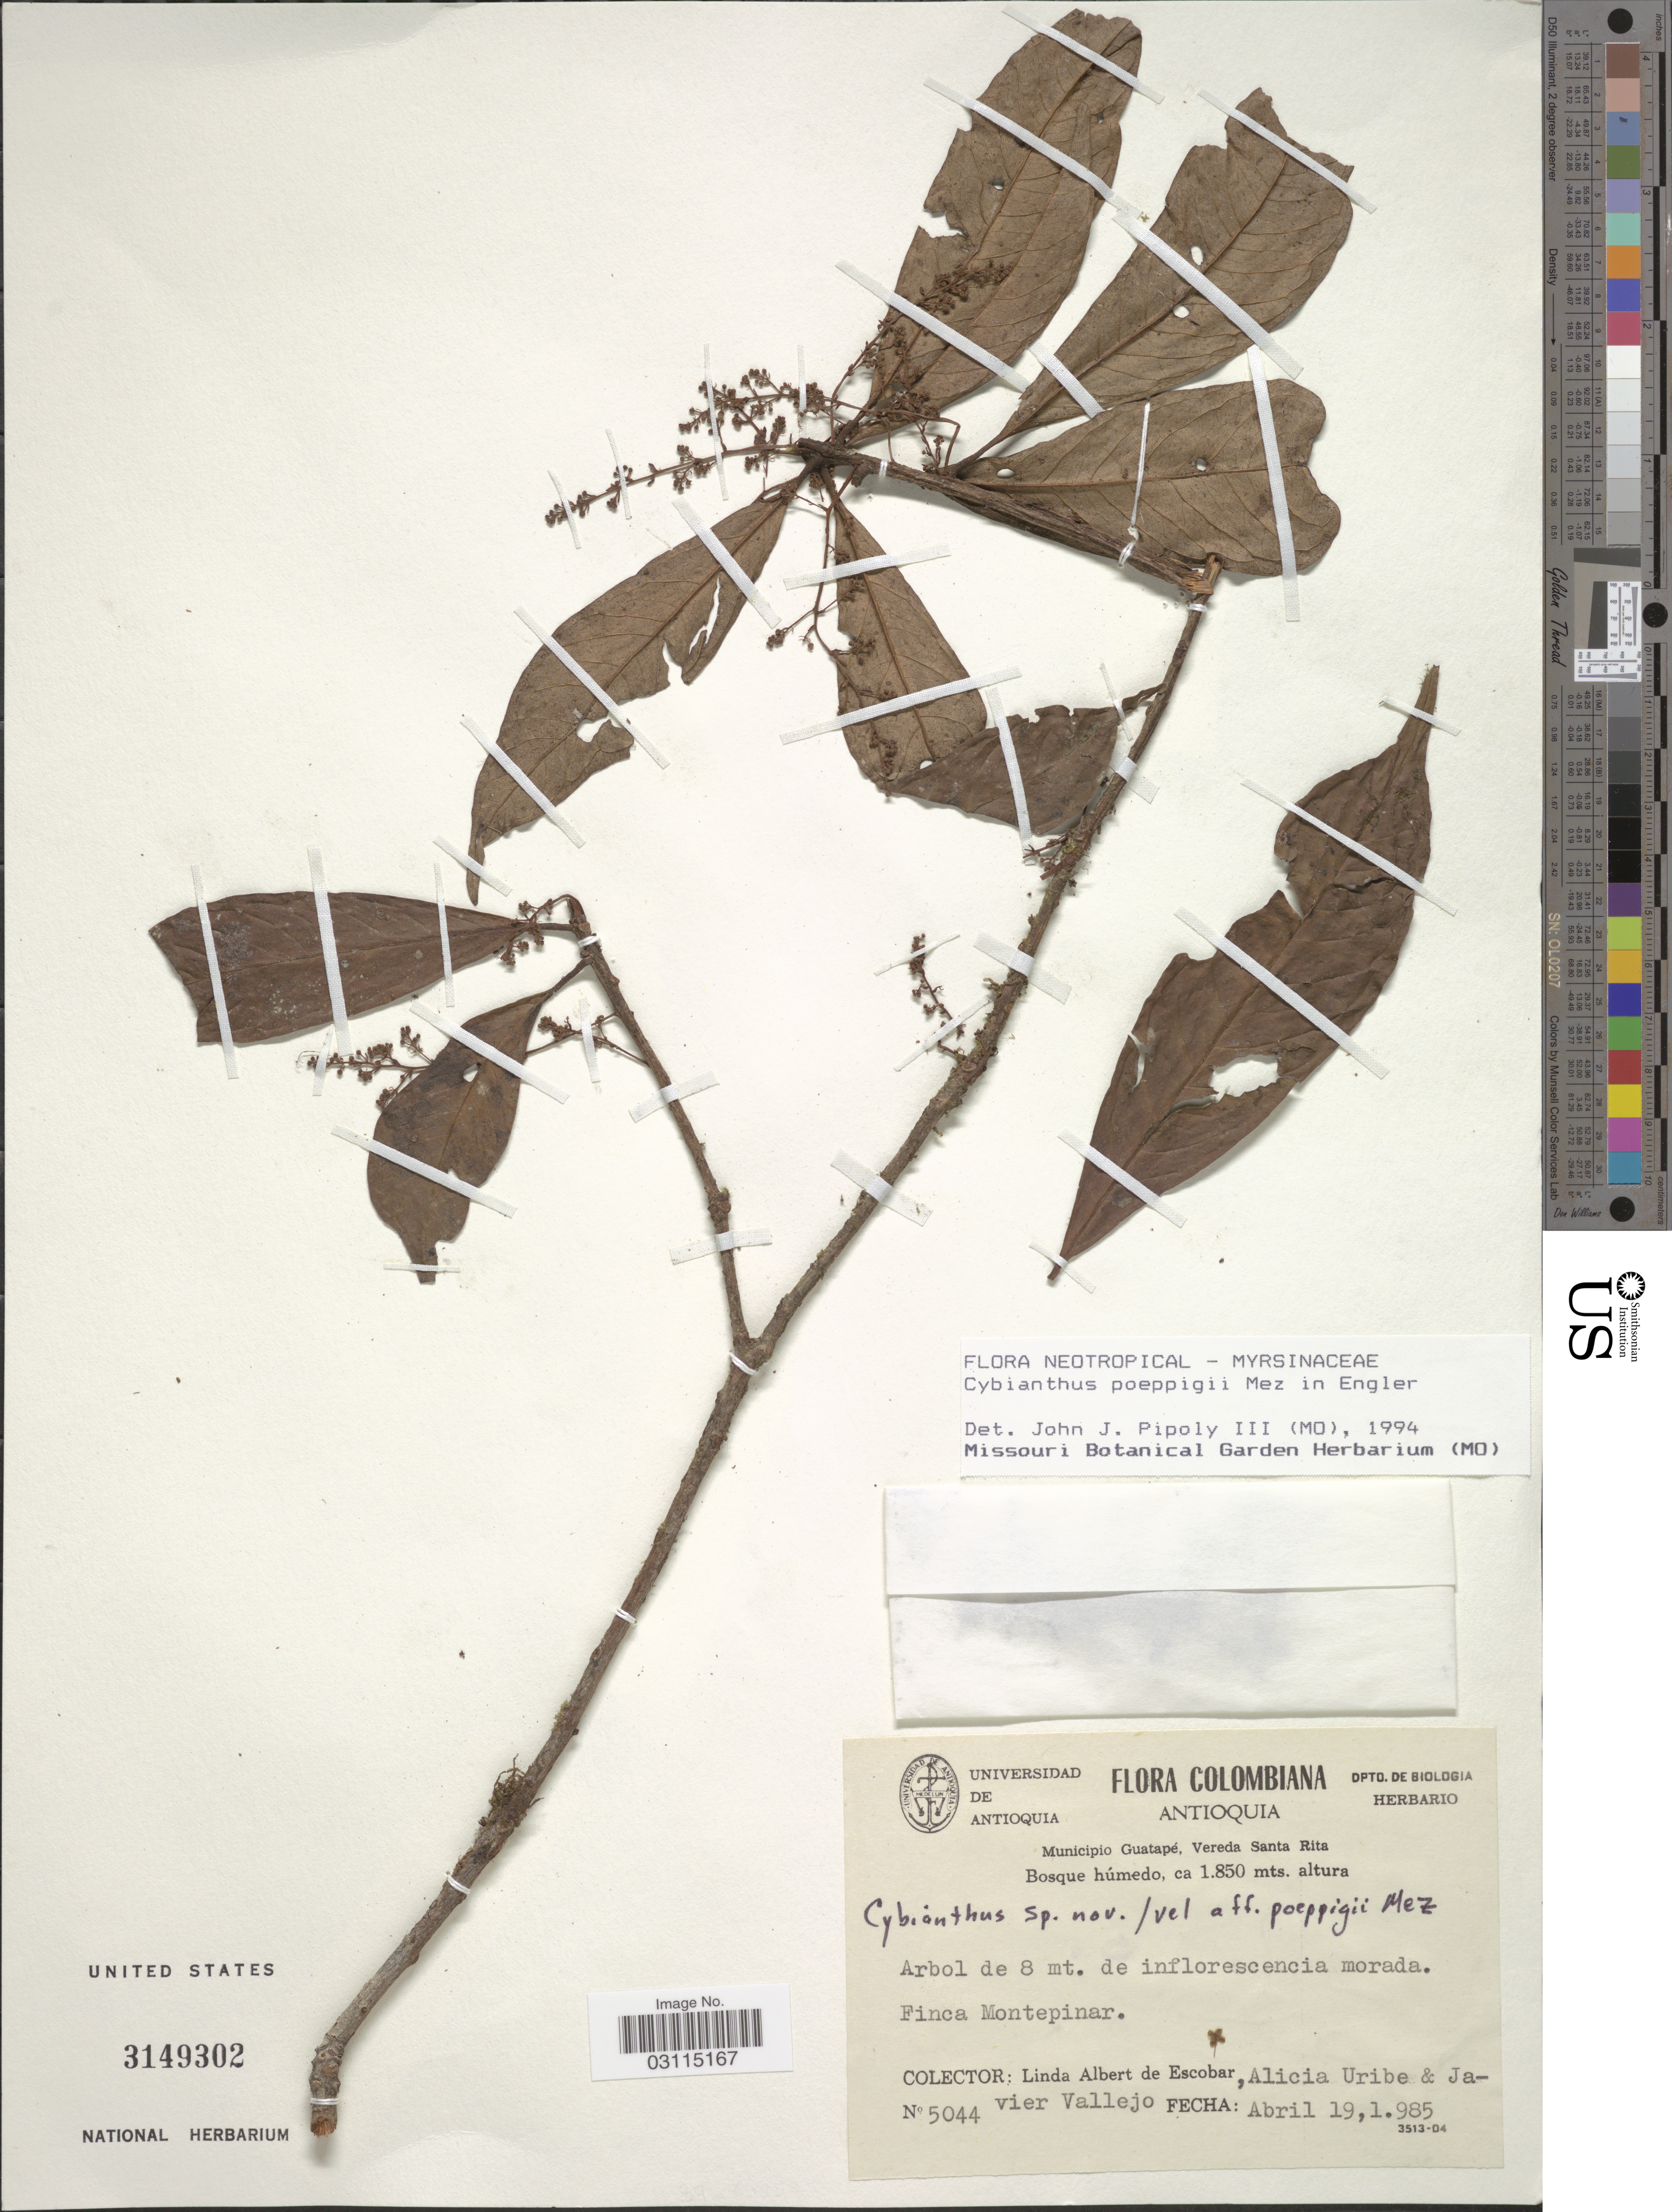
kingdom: Plantae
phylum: Tracheophyta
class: Magnoliopsida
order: Ericales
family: Primulaceae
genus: Cybianthus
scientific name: Cybianthus poeppigii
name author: Mez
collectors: L. K. de Escobar, A. Uribe & J. Vallejo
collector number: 5044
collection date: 1985-04-19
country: Colombia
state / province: Antioquia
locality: Municipio Guatapé, Vereda Santa Rita. Finca Montepinar.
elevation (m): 1850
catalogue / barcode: US 3149302